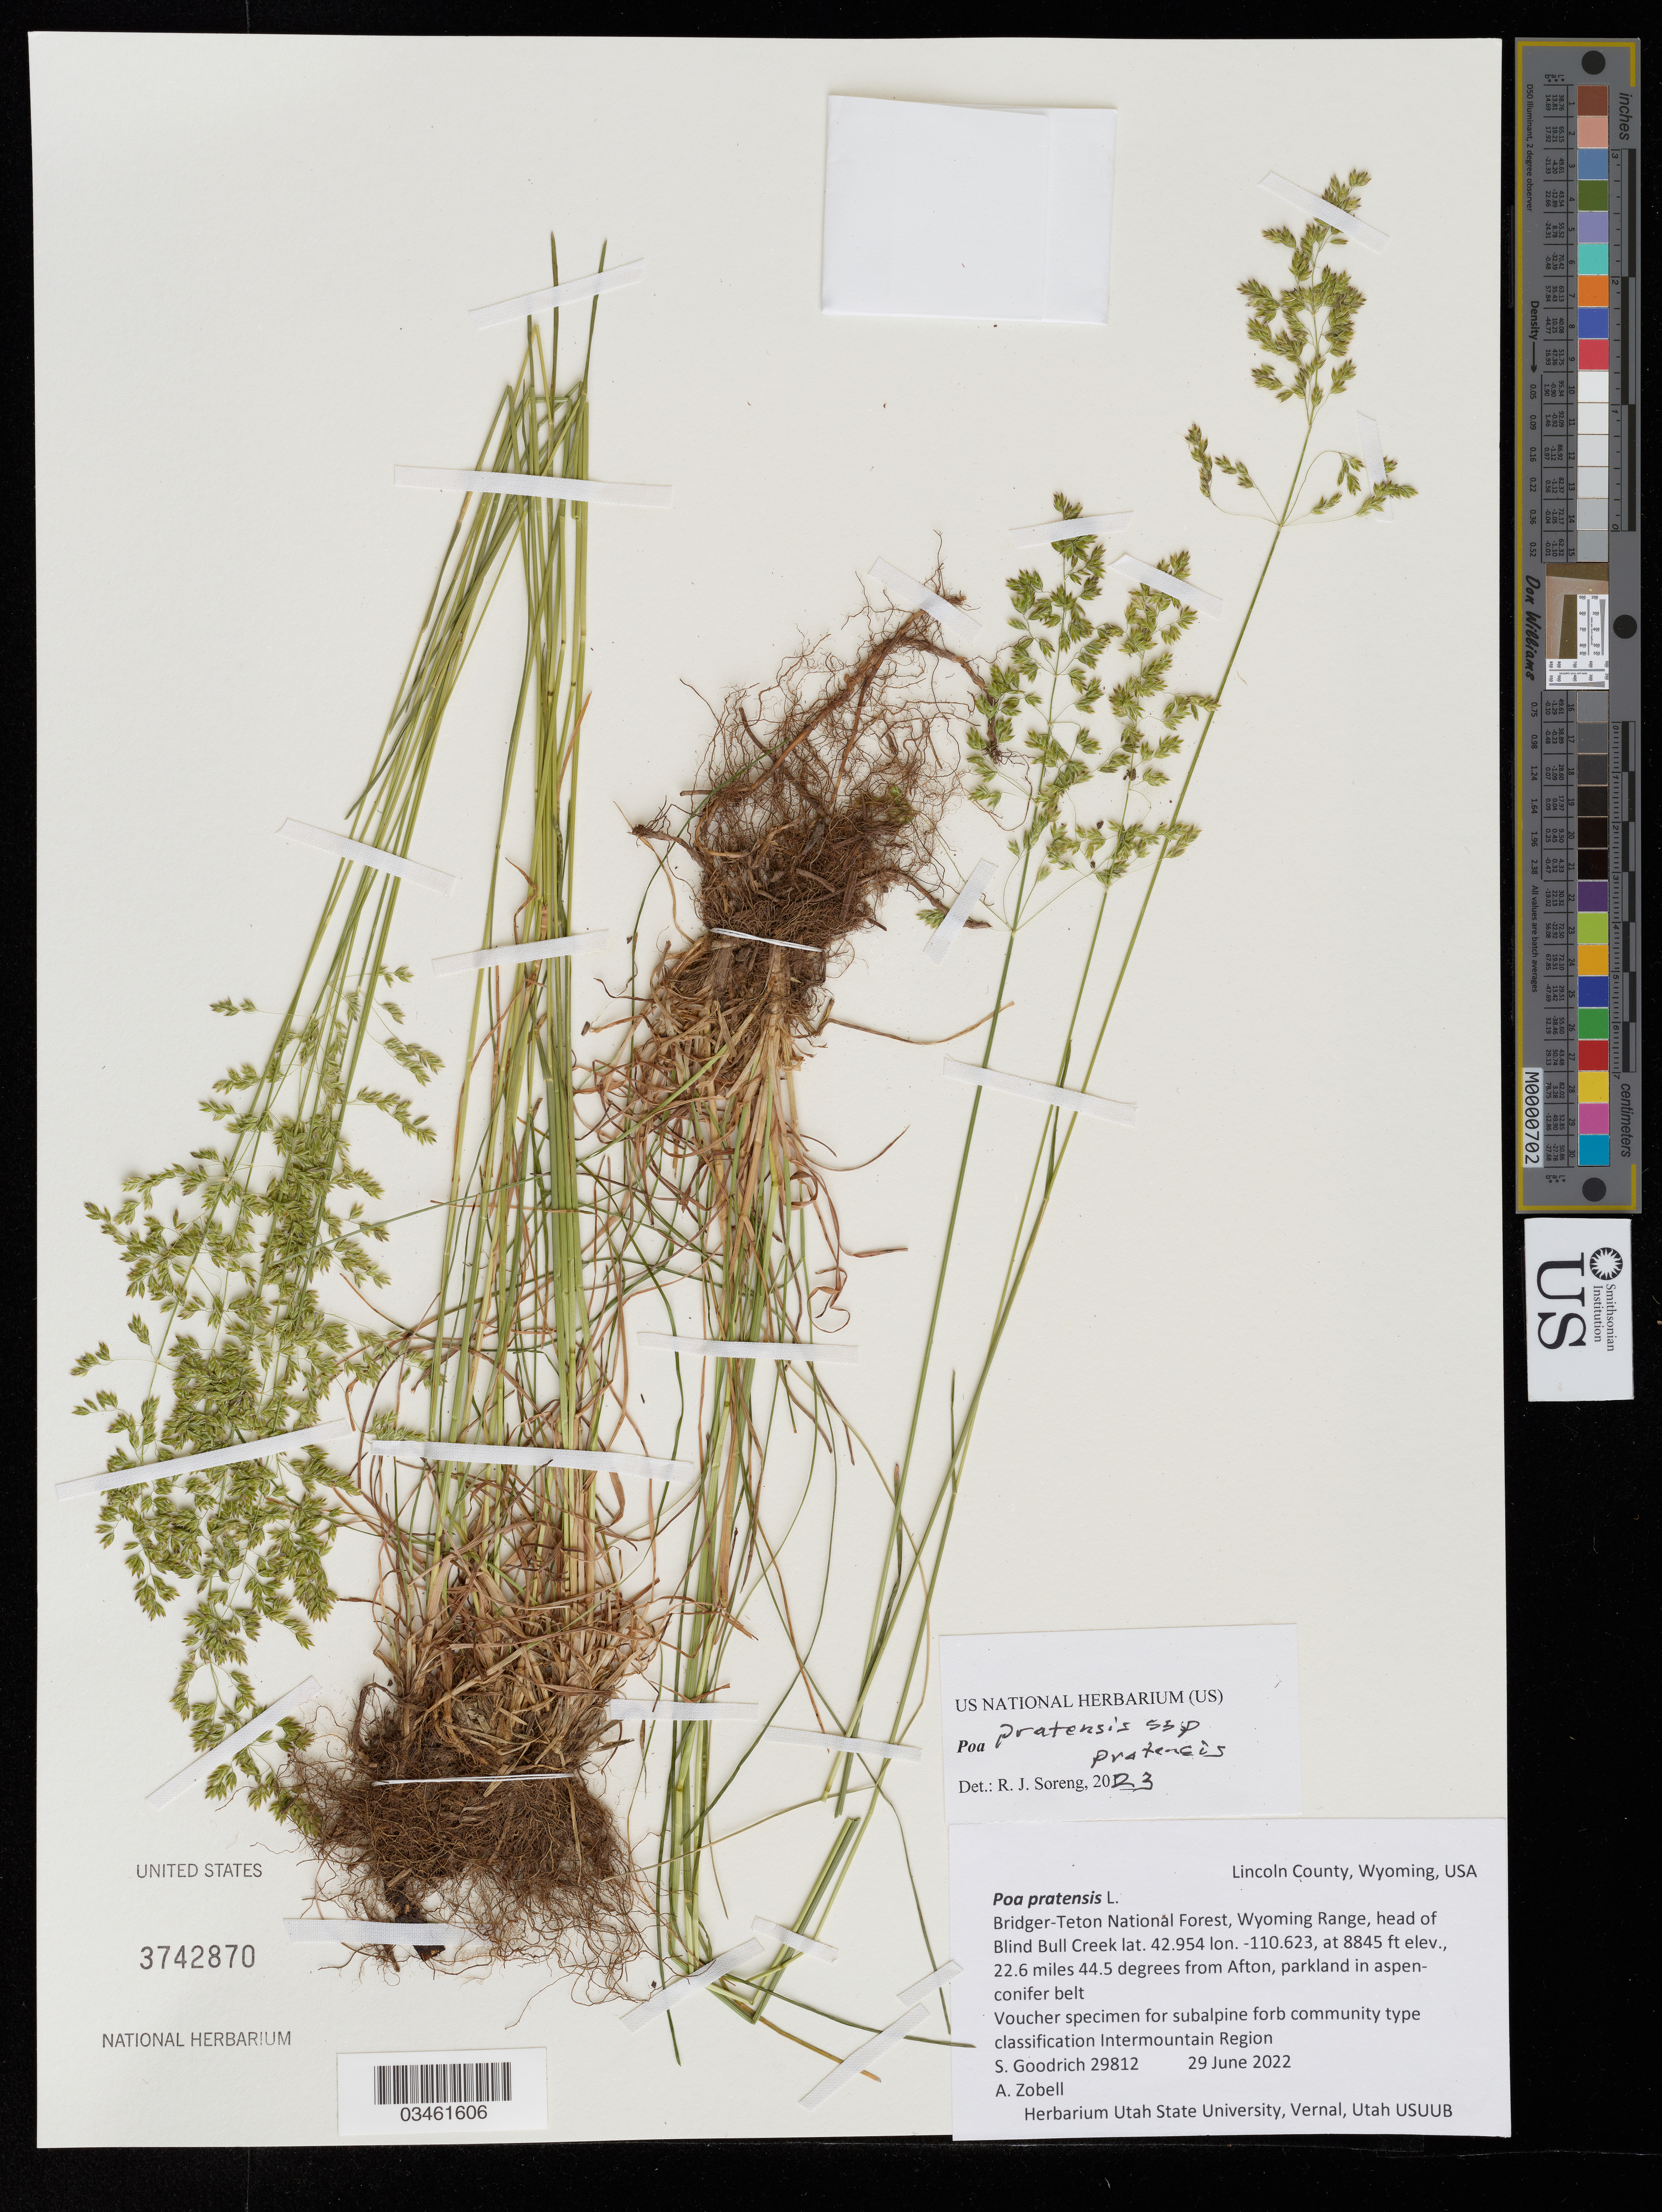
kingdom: Plantae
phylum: Tracheophyta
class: Liliopsida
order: Poales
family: Poaceae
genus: Poa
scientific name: Poa pratensis subsp. pratensis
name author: L.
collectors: S. Goodrich & A. Zobell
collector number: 29812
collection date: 2022-06-29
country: United States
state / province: Wyoming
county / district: Lincoln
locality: Lincoln County. Bridger-Teton National Forest, Wyoming Range, head of Blind Bull Creek, 22.6 miles 44.5 degrees from Afton, parkland in aspen conifer belt.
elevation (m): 2696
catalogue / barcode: US 3742870